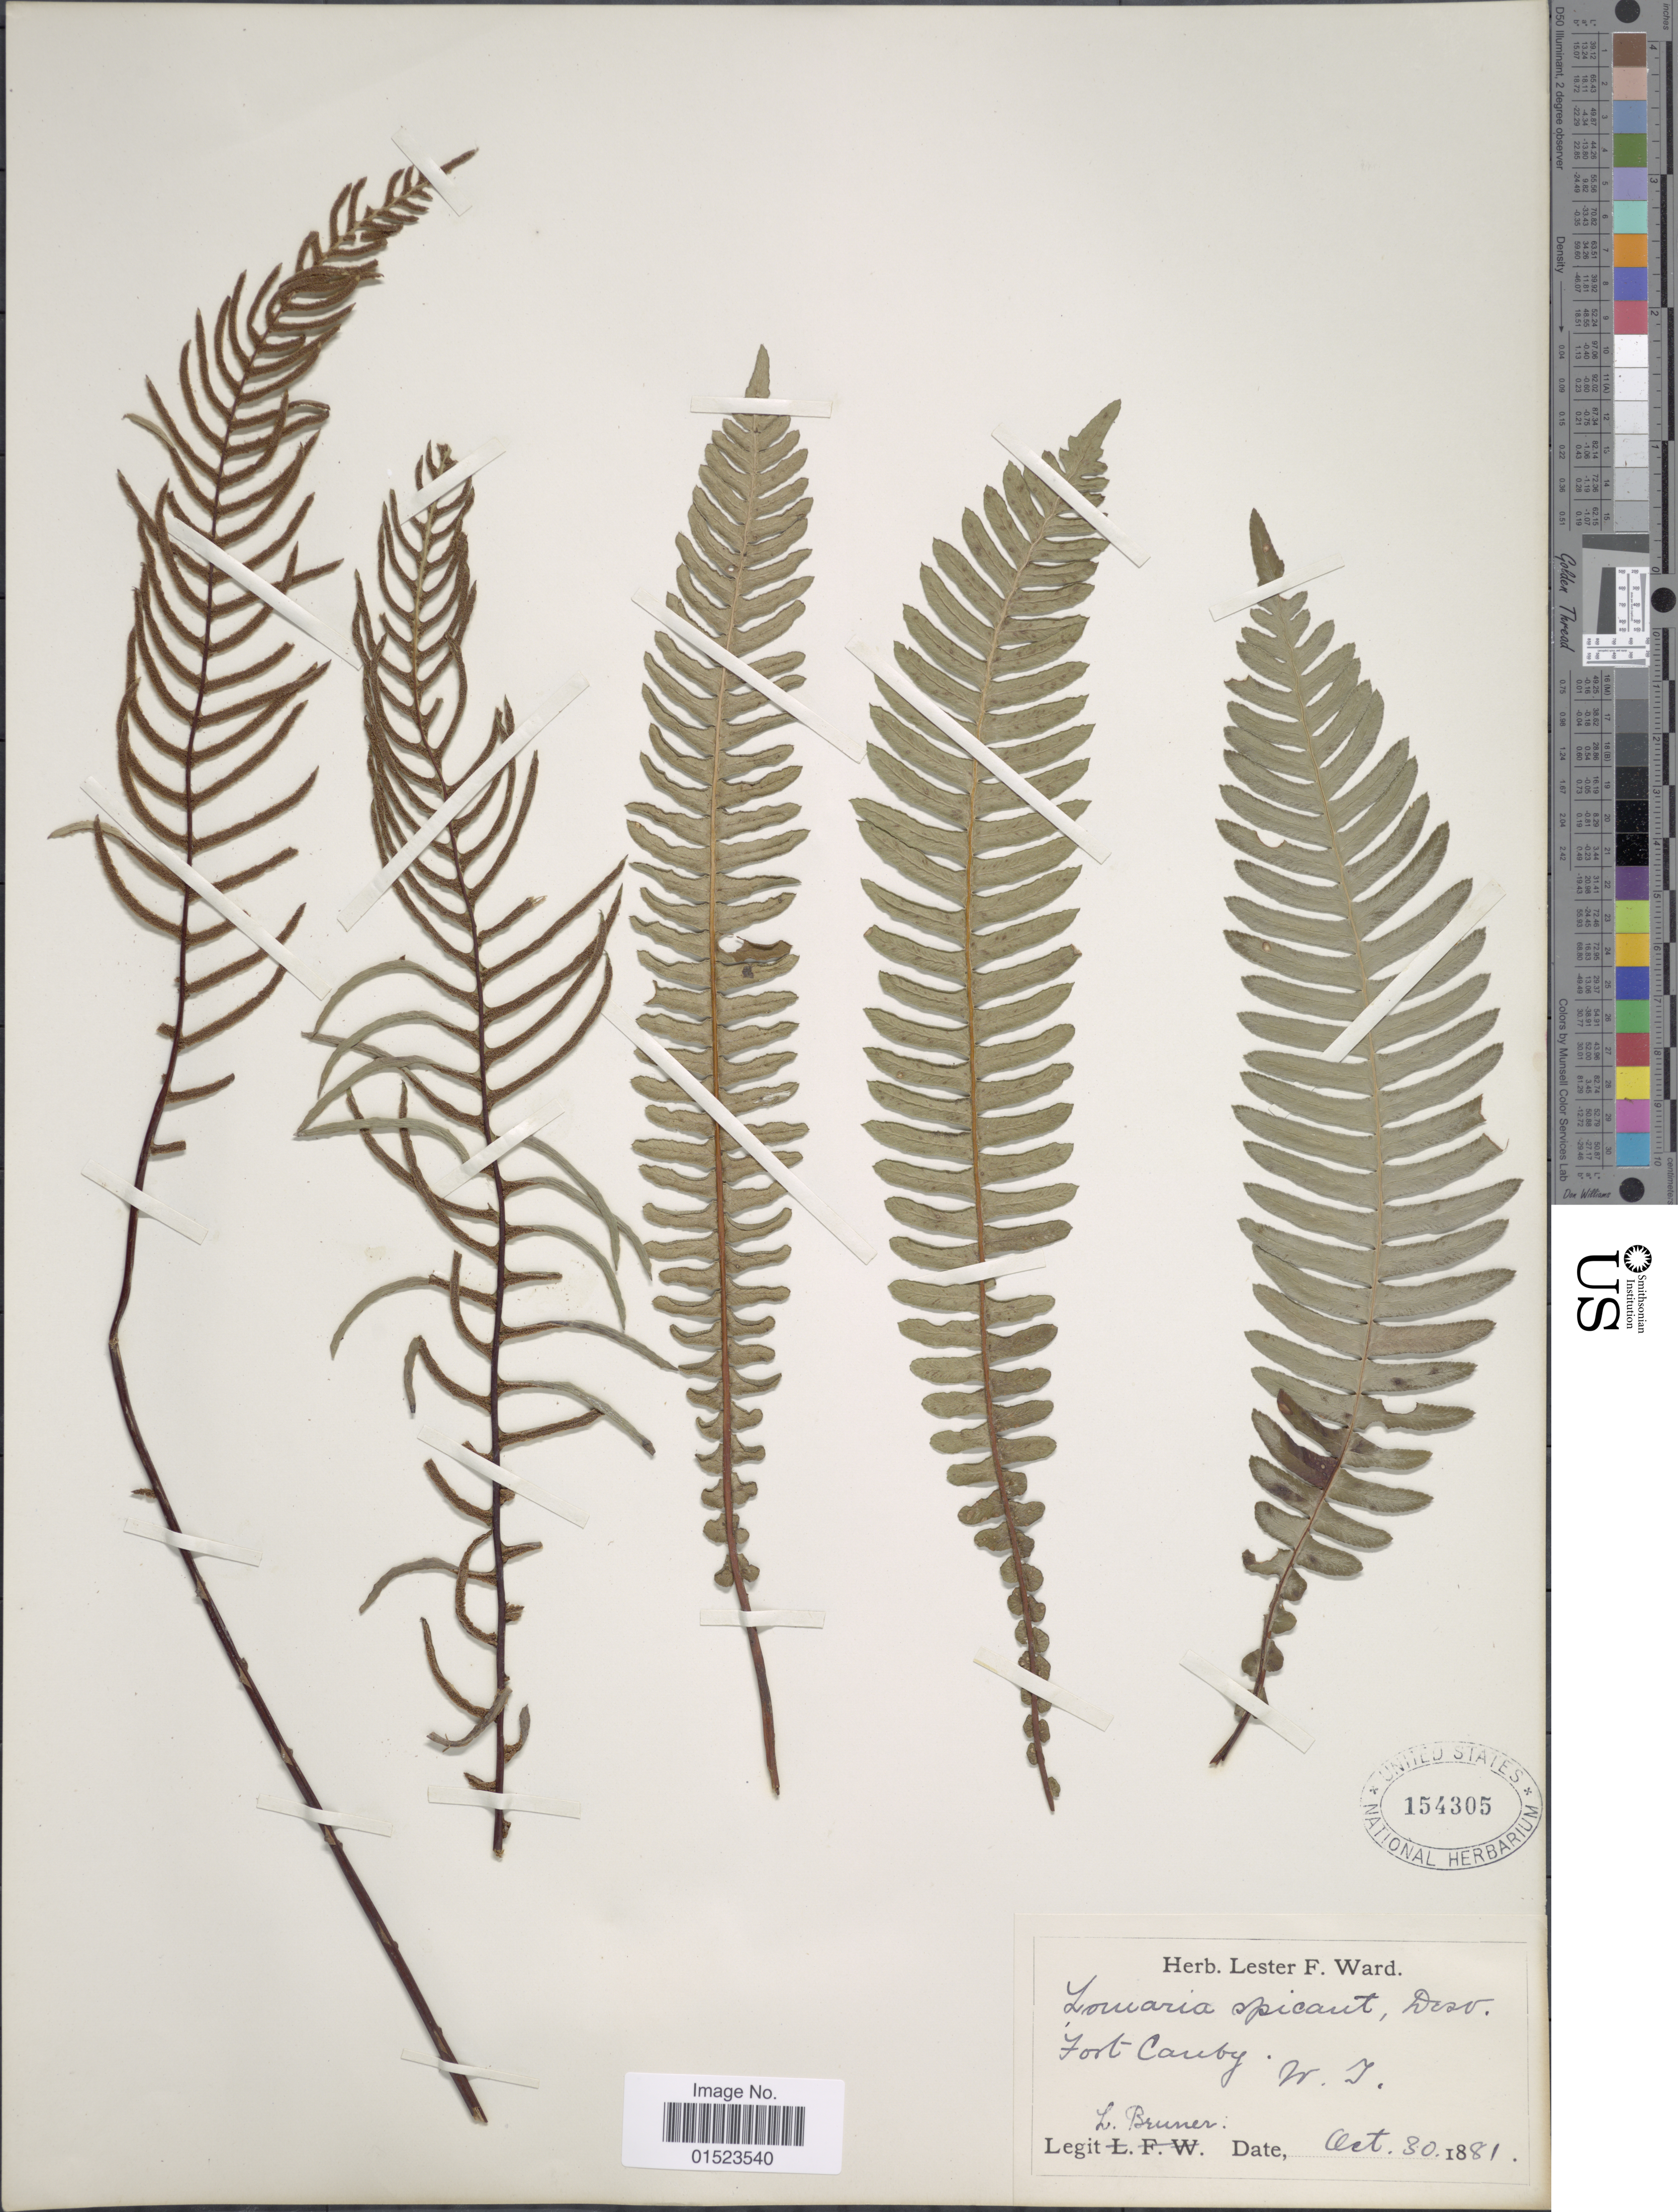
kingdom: Plantae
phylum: Tracheophyta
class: Polypodiopsida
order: Polypodiales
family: Blechnaceae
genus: Blechnum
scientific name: Blechnum spicant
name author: (L.) Sm.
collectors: L. Bruner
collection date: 1881-10-30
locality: Fort-Cauby. W.J.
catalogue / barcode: US 154305